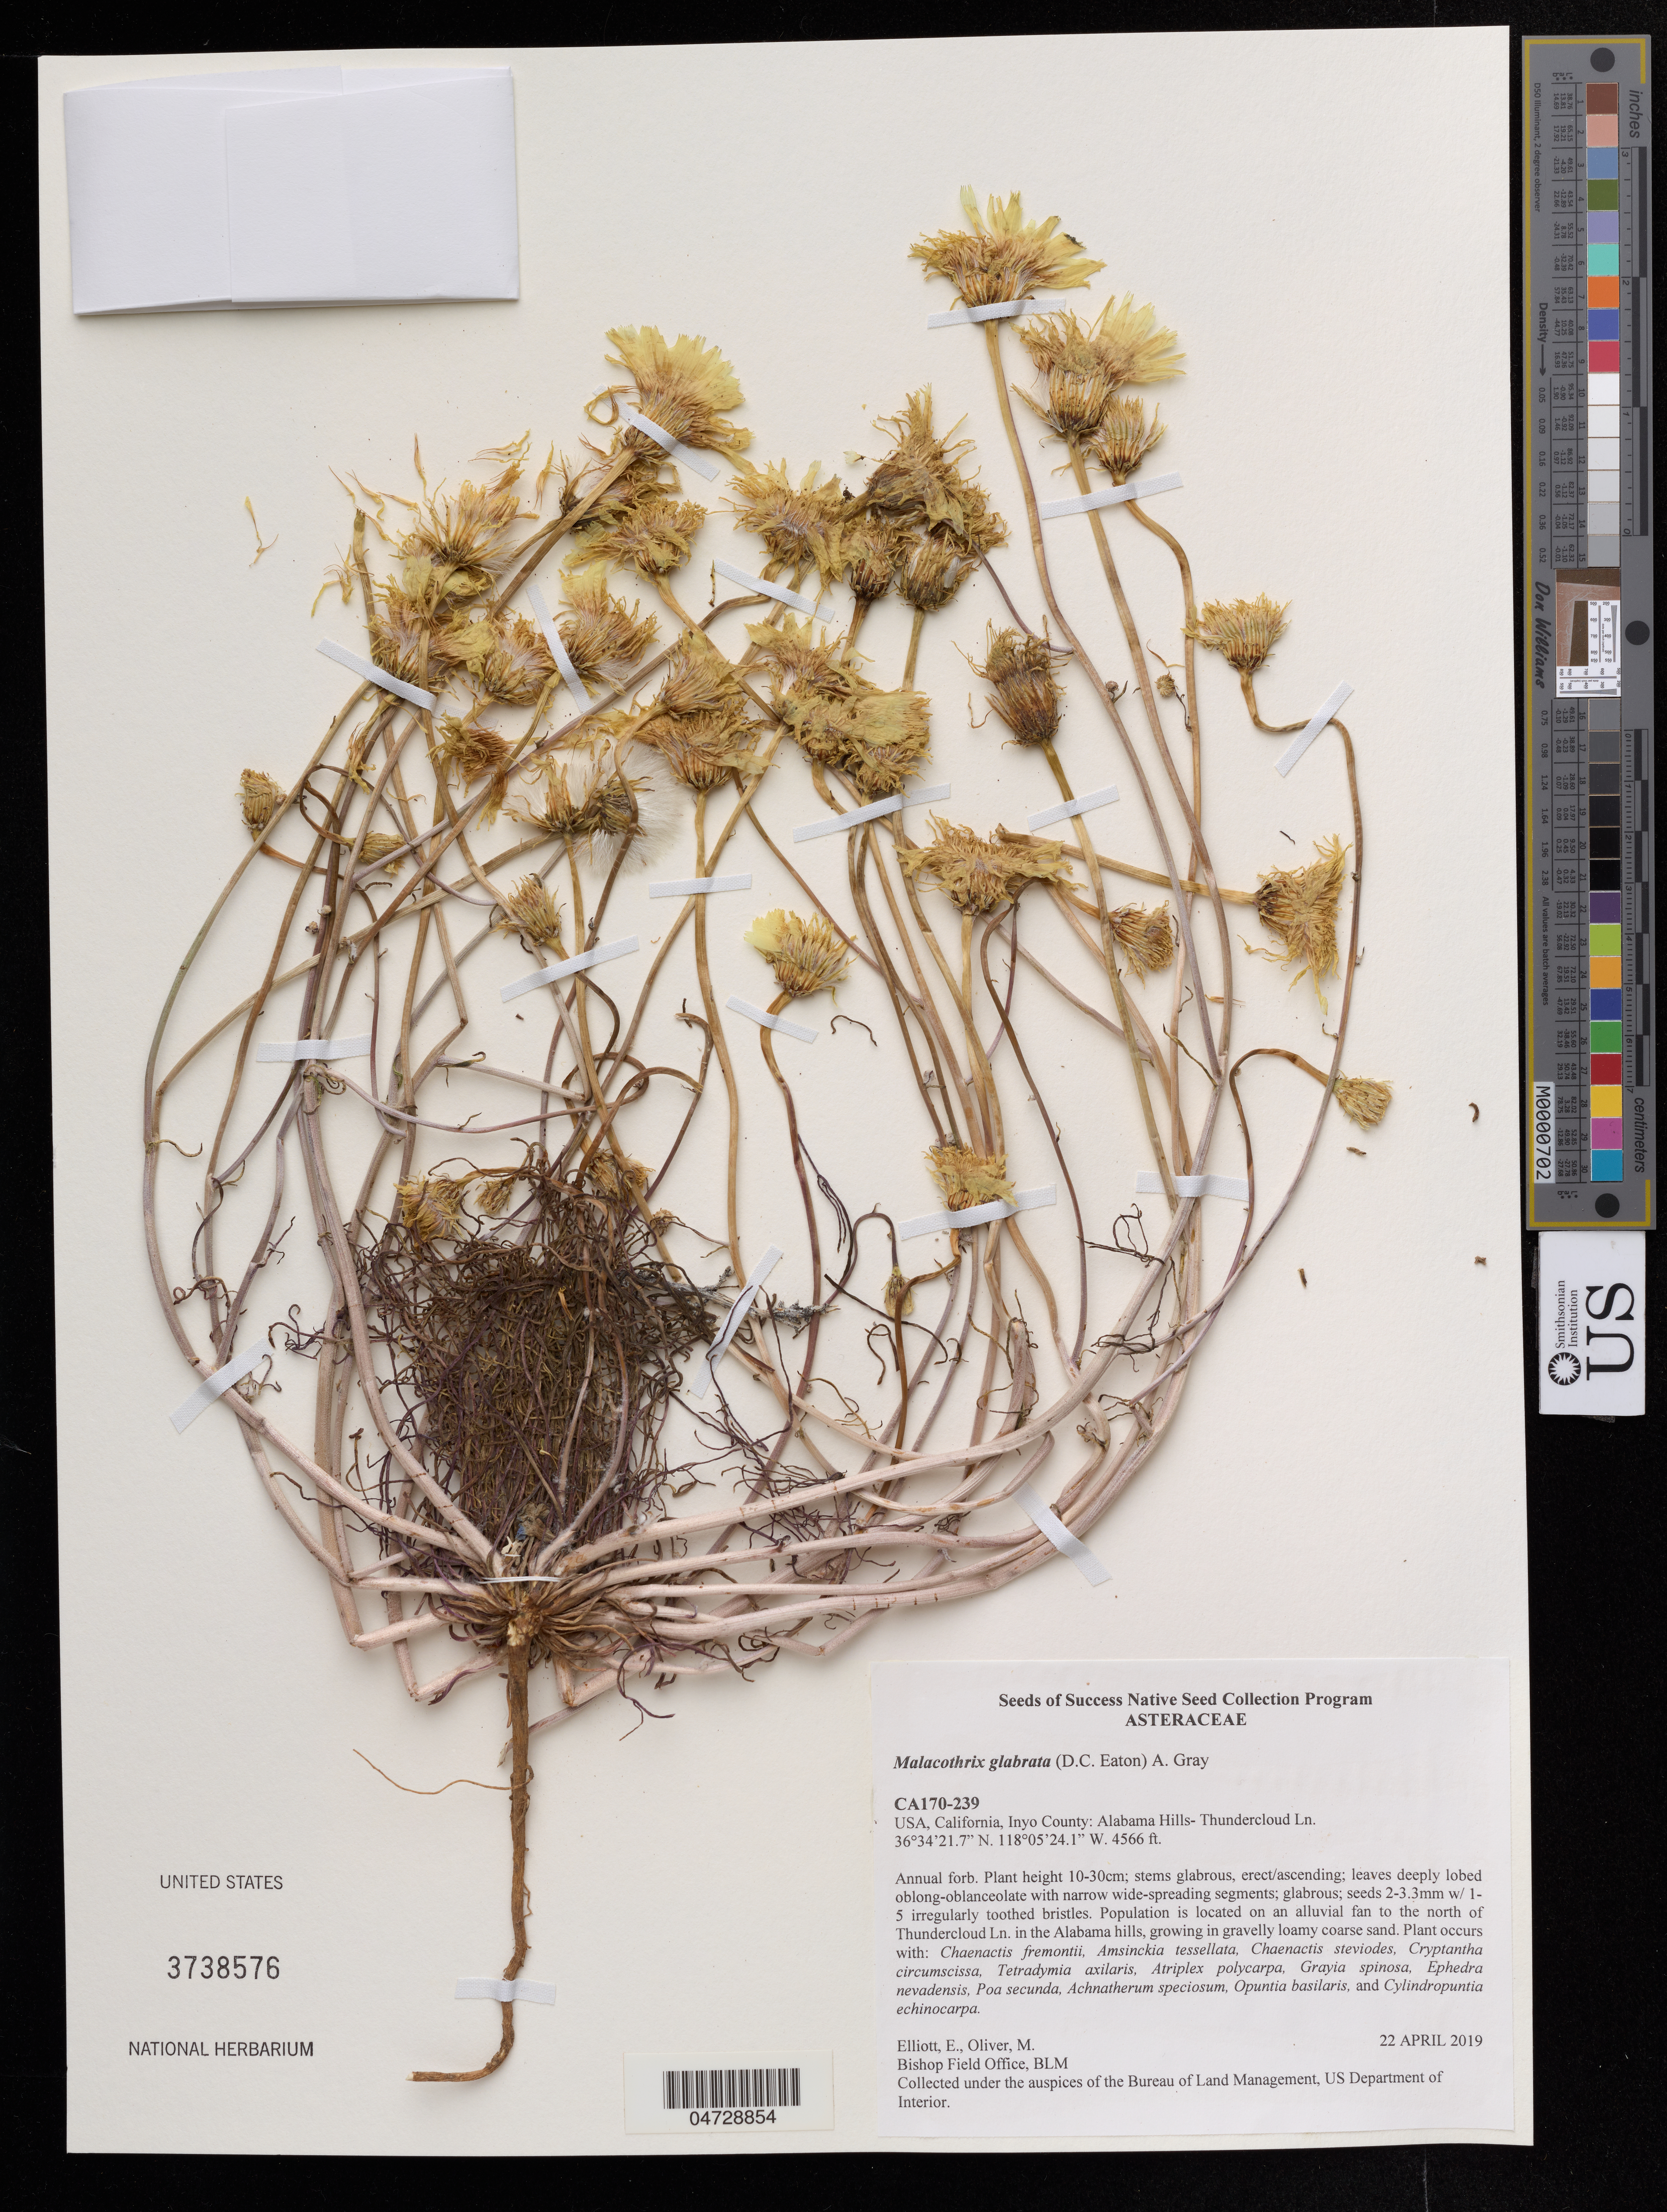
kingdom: Plantae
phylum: Tracheophyta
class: Magnoliopsida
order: Asterales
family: Asteraceae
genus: Malacothrix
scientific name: Malacothrix glabrata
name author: (A. Gray ex D.C. Eaton) A. Gray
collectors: E. Elliott & M. Oliver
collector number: CA170-239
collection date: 2019-04-22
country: United States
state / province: California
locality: Inyo County: Alabama Hills- Thundercloud Ln.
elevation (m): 1392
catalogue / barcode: US 3738576